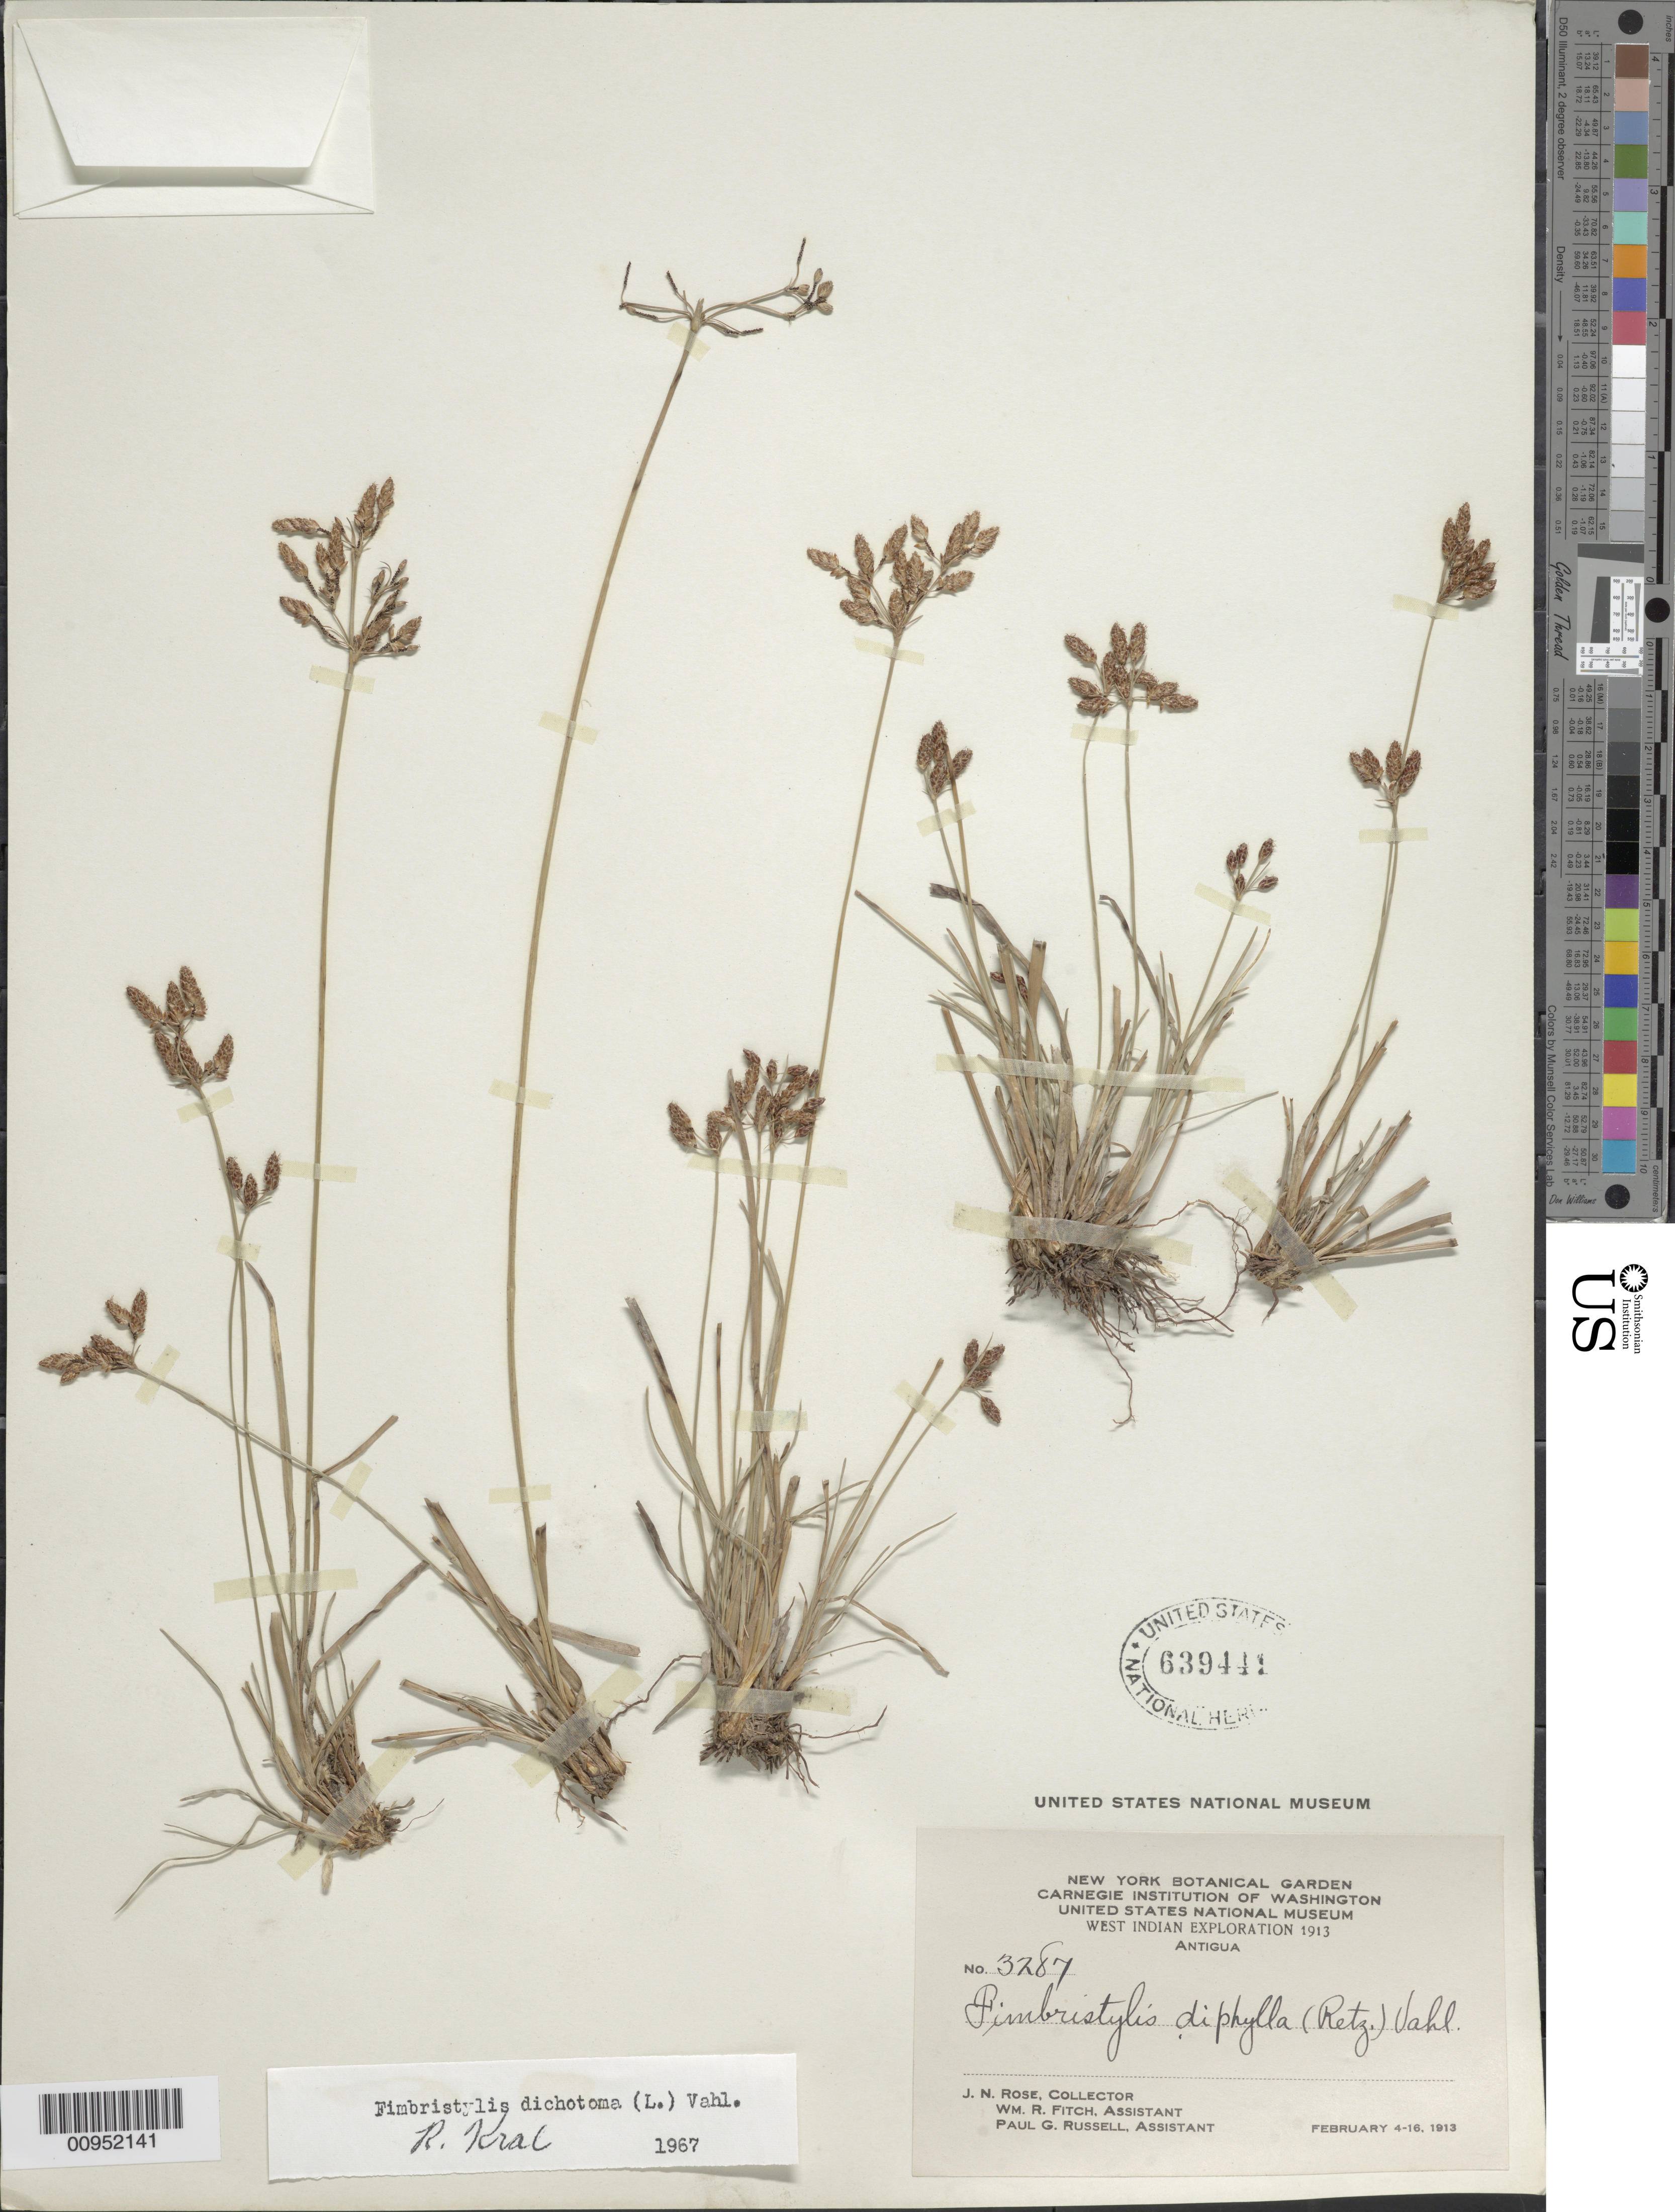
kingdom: Plantae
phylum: Tracheophyta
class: Liliopsida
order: Poales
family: Cyperaceae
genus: Fimbristylis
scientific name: Fimbristylis dichotoma subsp. dichotoma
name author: (L.) Vahl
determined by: Kral, Robert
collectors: J. N. Rose, W. R. Fitch & P. G. Russell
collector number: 3287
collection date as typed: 04 Feb 1913 to 16 Feb 1913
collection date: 1913-02-04/1913-02-16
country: Antigua and Barbuda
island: Antigua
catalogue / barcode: US 639441